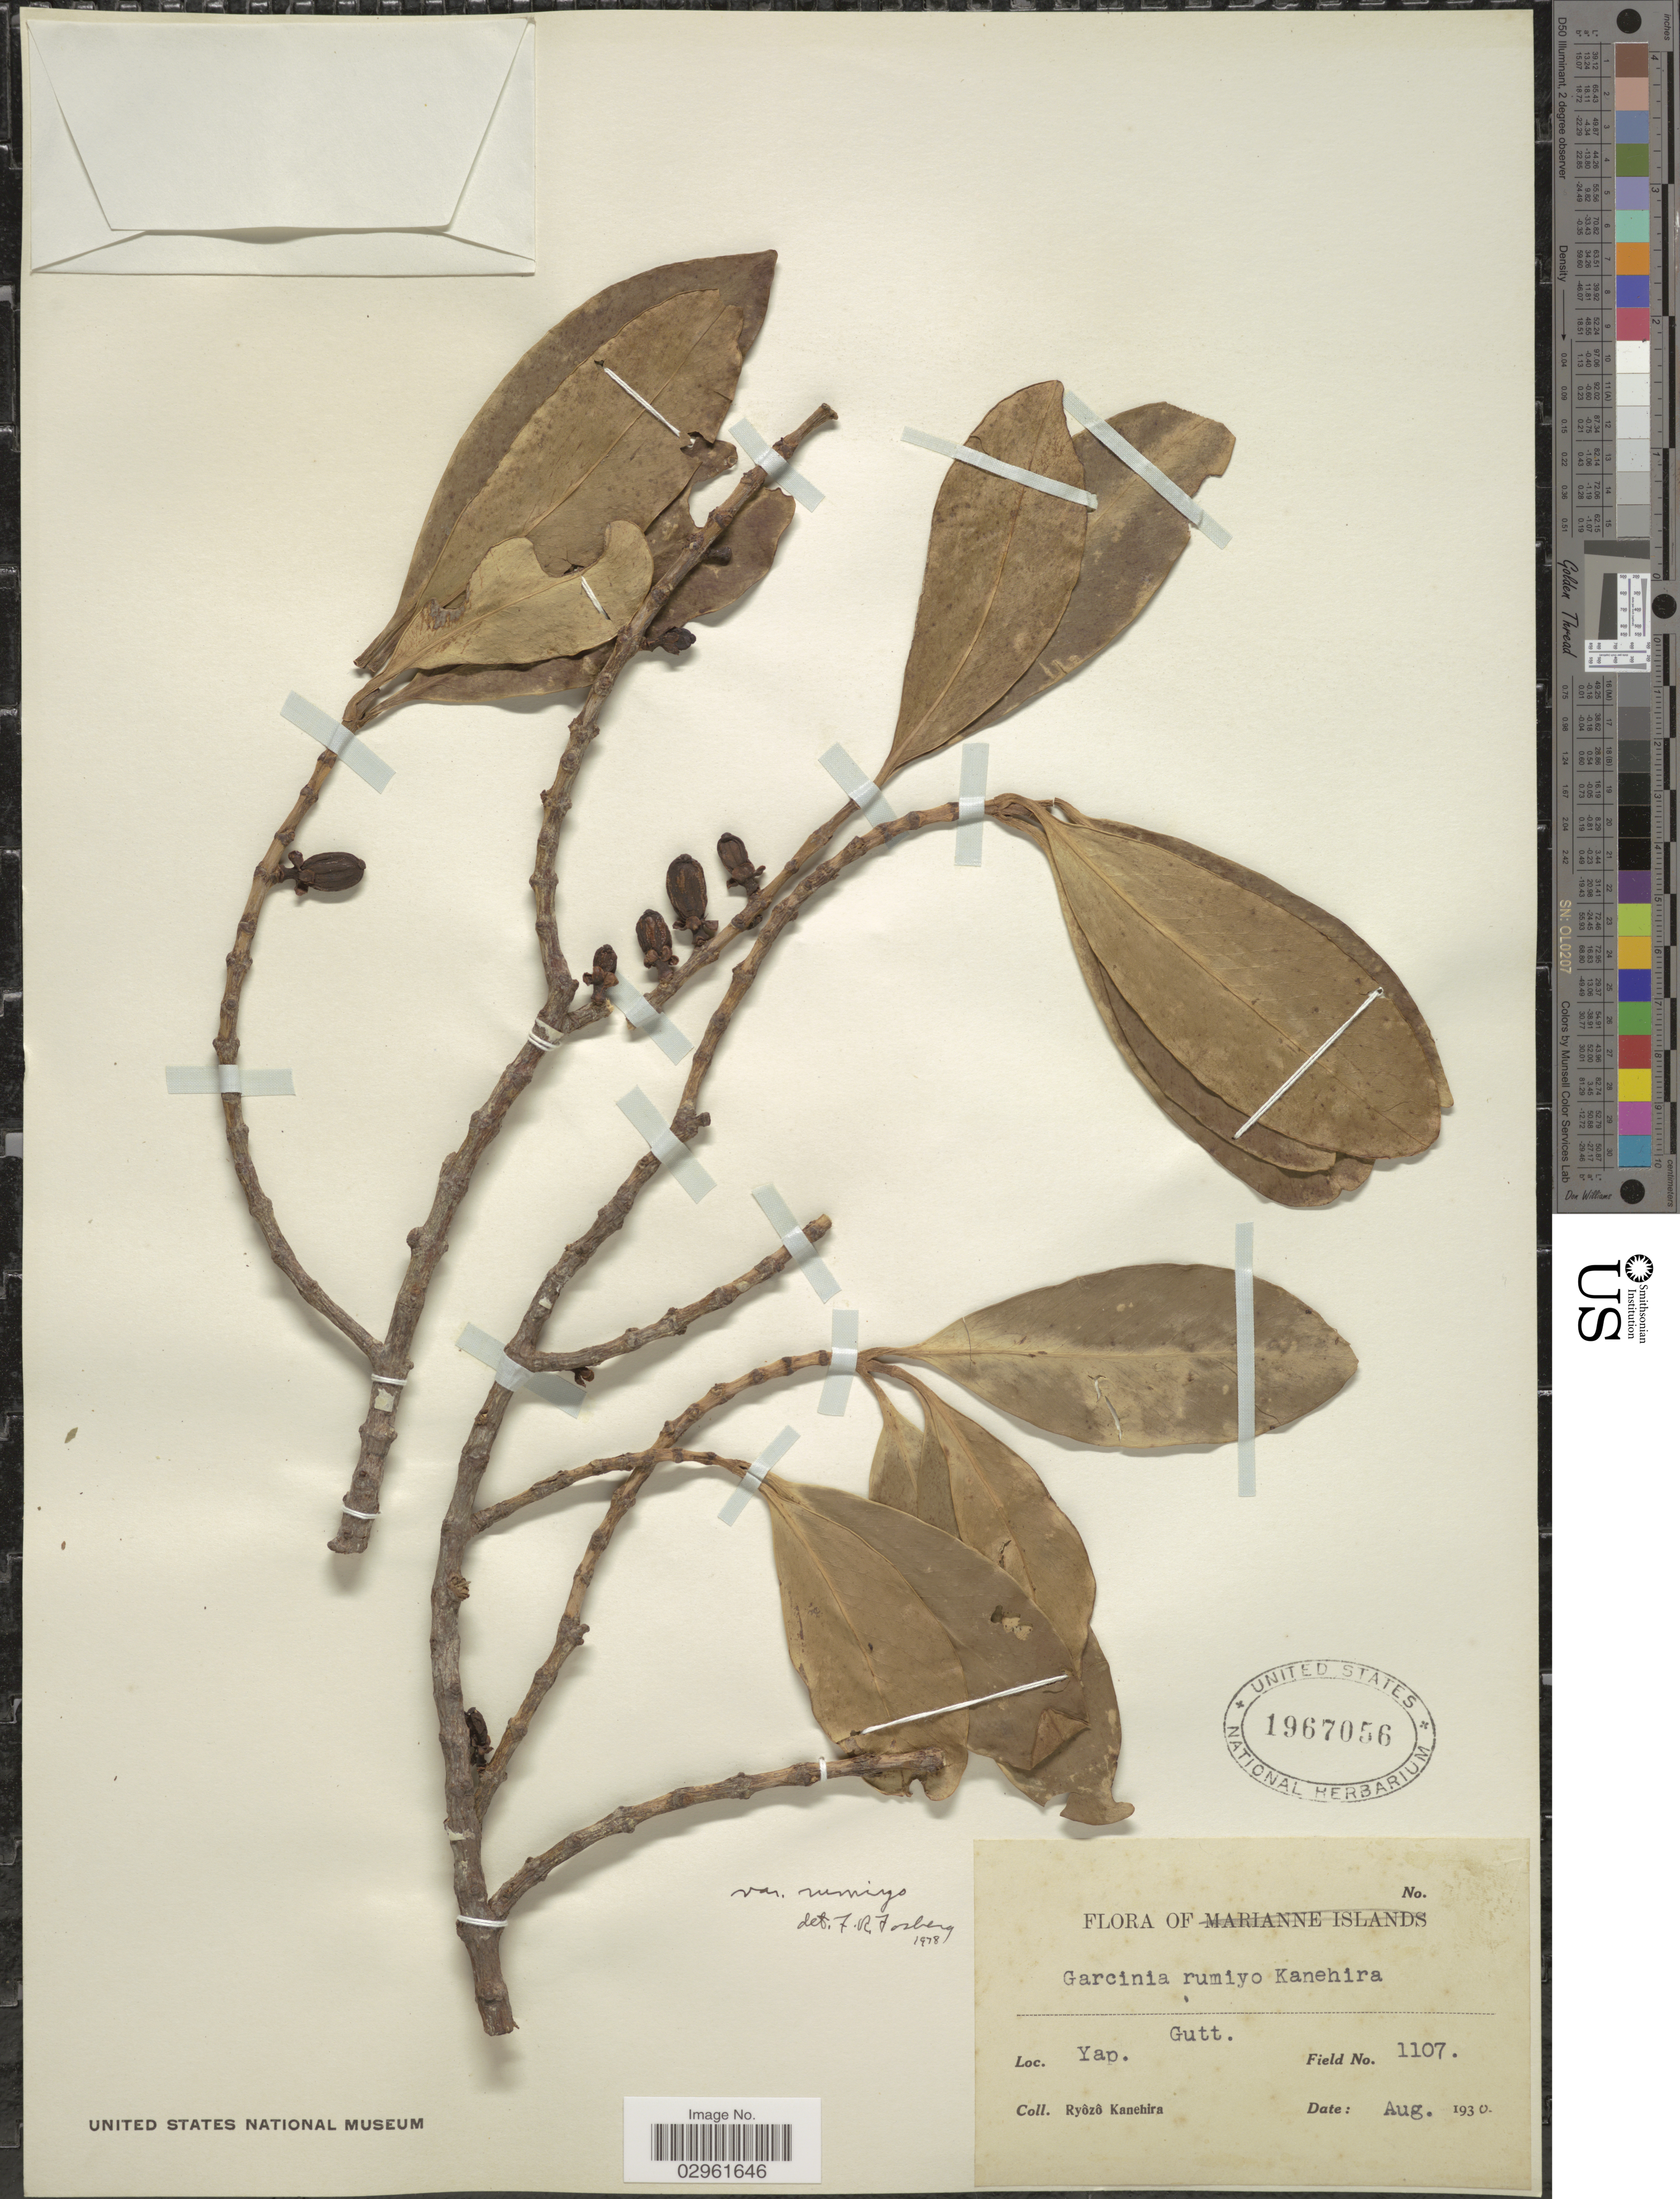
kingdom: Plantae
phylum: Tracheophyta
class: Magnoliopsida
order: Malpighiales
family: Clusiaceae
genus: Garcinia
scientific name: Garcinia rumiyo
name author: Kaneh.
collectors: R. Kanehira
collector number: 1107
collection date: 1930-08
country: Micronesia, Federated States of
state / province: Yap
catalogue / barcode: US 1967056